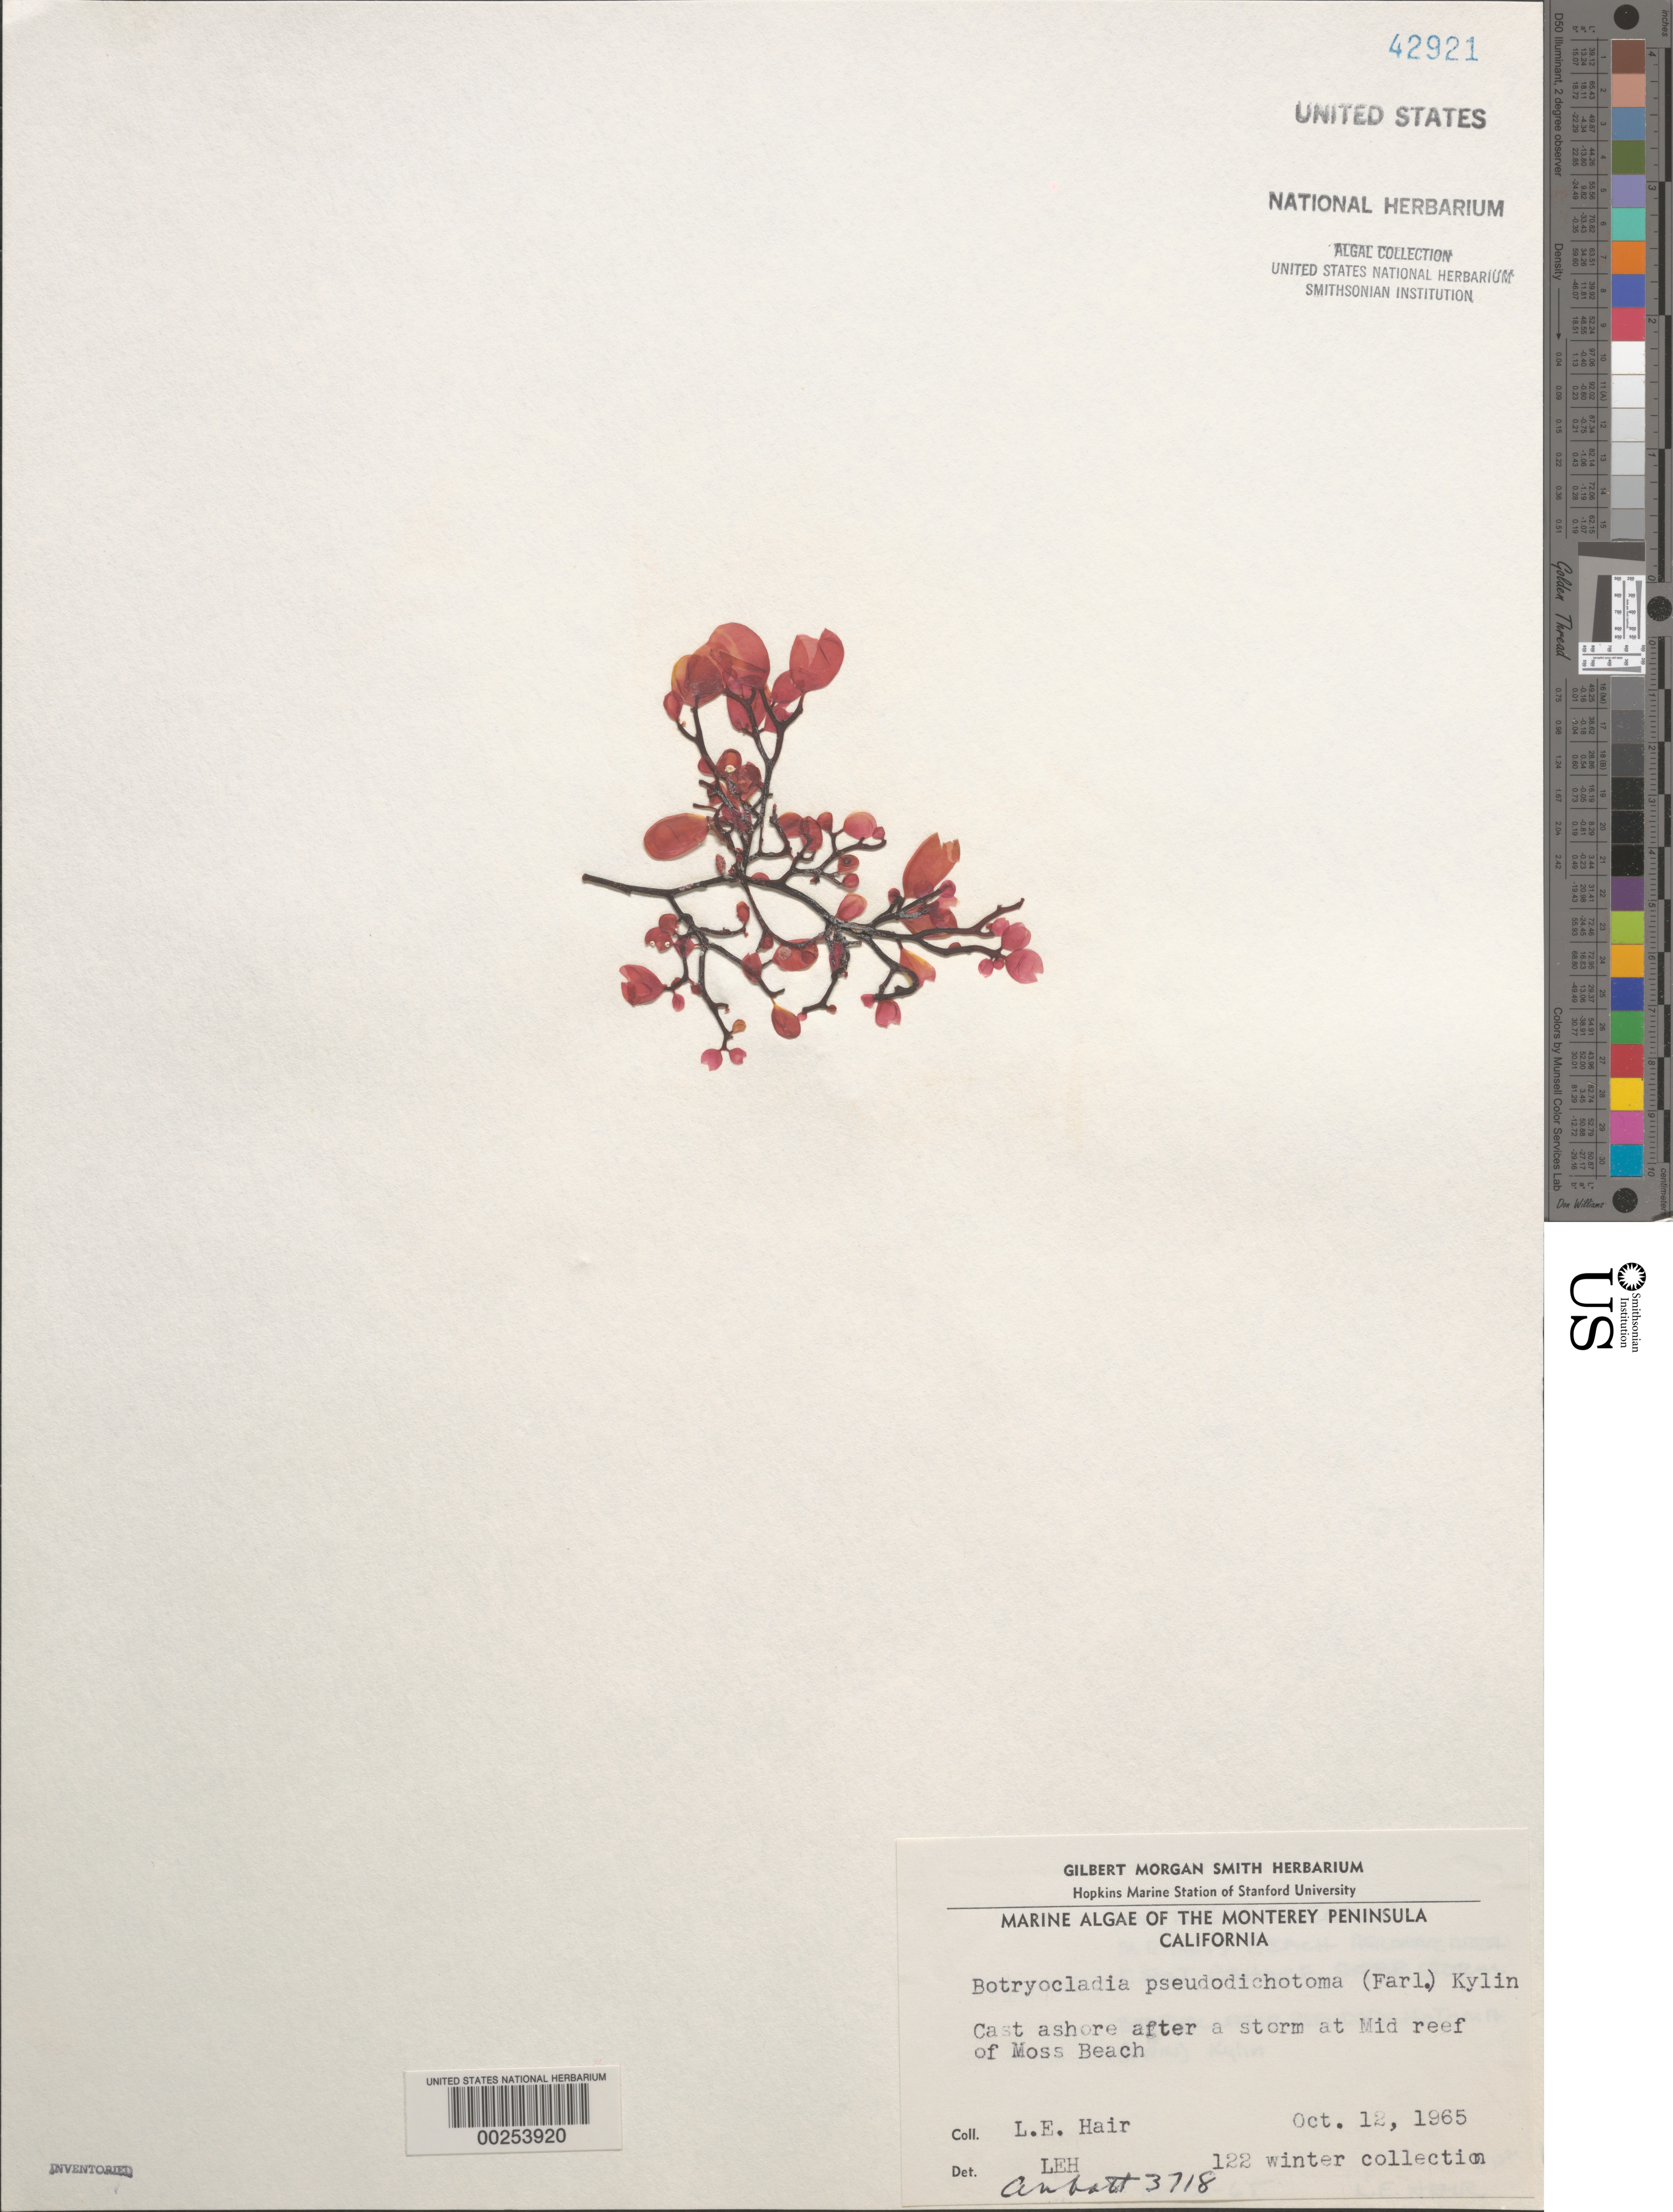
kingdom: Plantae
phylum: Rhodophyta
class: Florideophyceae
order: Rhodymeniales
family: Rhodymeniaceae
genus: Botryocladia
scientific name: Botryocladia pseudodichotoma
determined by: Hair, L. E.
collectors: L. Hair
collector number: IAA 3718 & LEH 122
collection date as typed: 12 Oct 1965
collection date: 1965-10-12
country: United States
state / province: California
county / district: Monterey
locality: Middle reef of Moss Beach, Monterey Peninsula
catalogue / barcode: US 42921